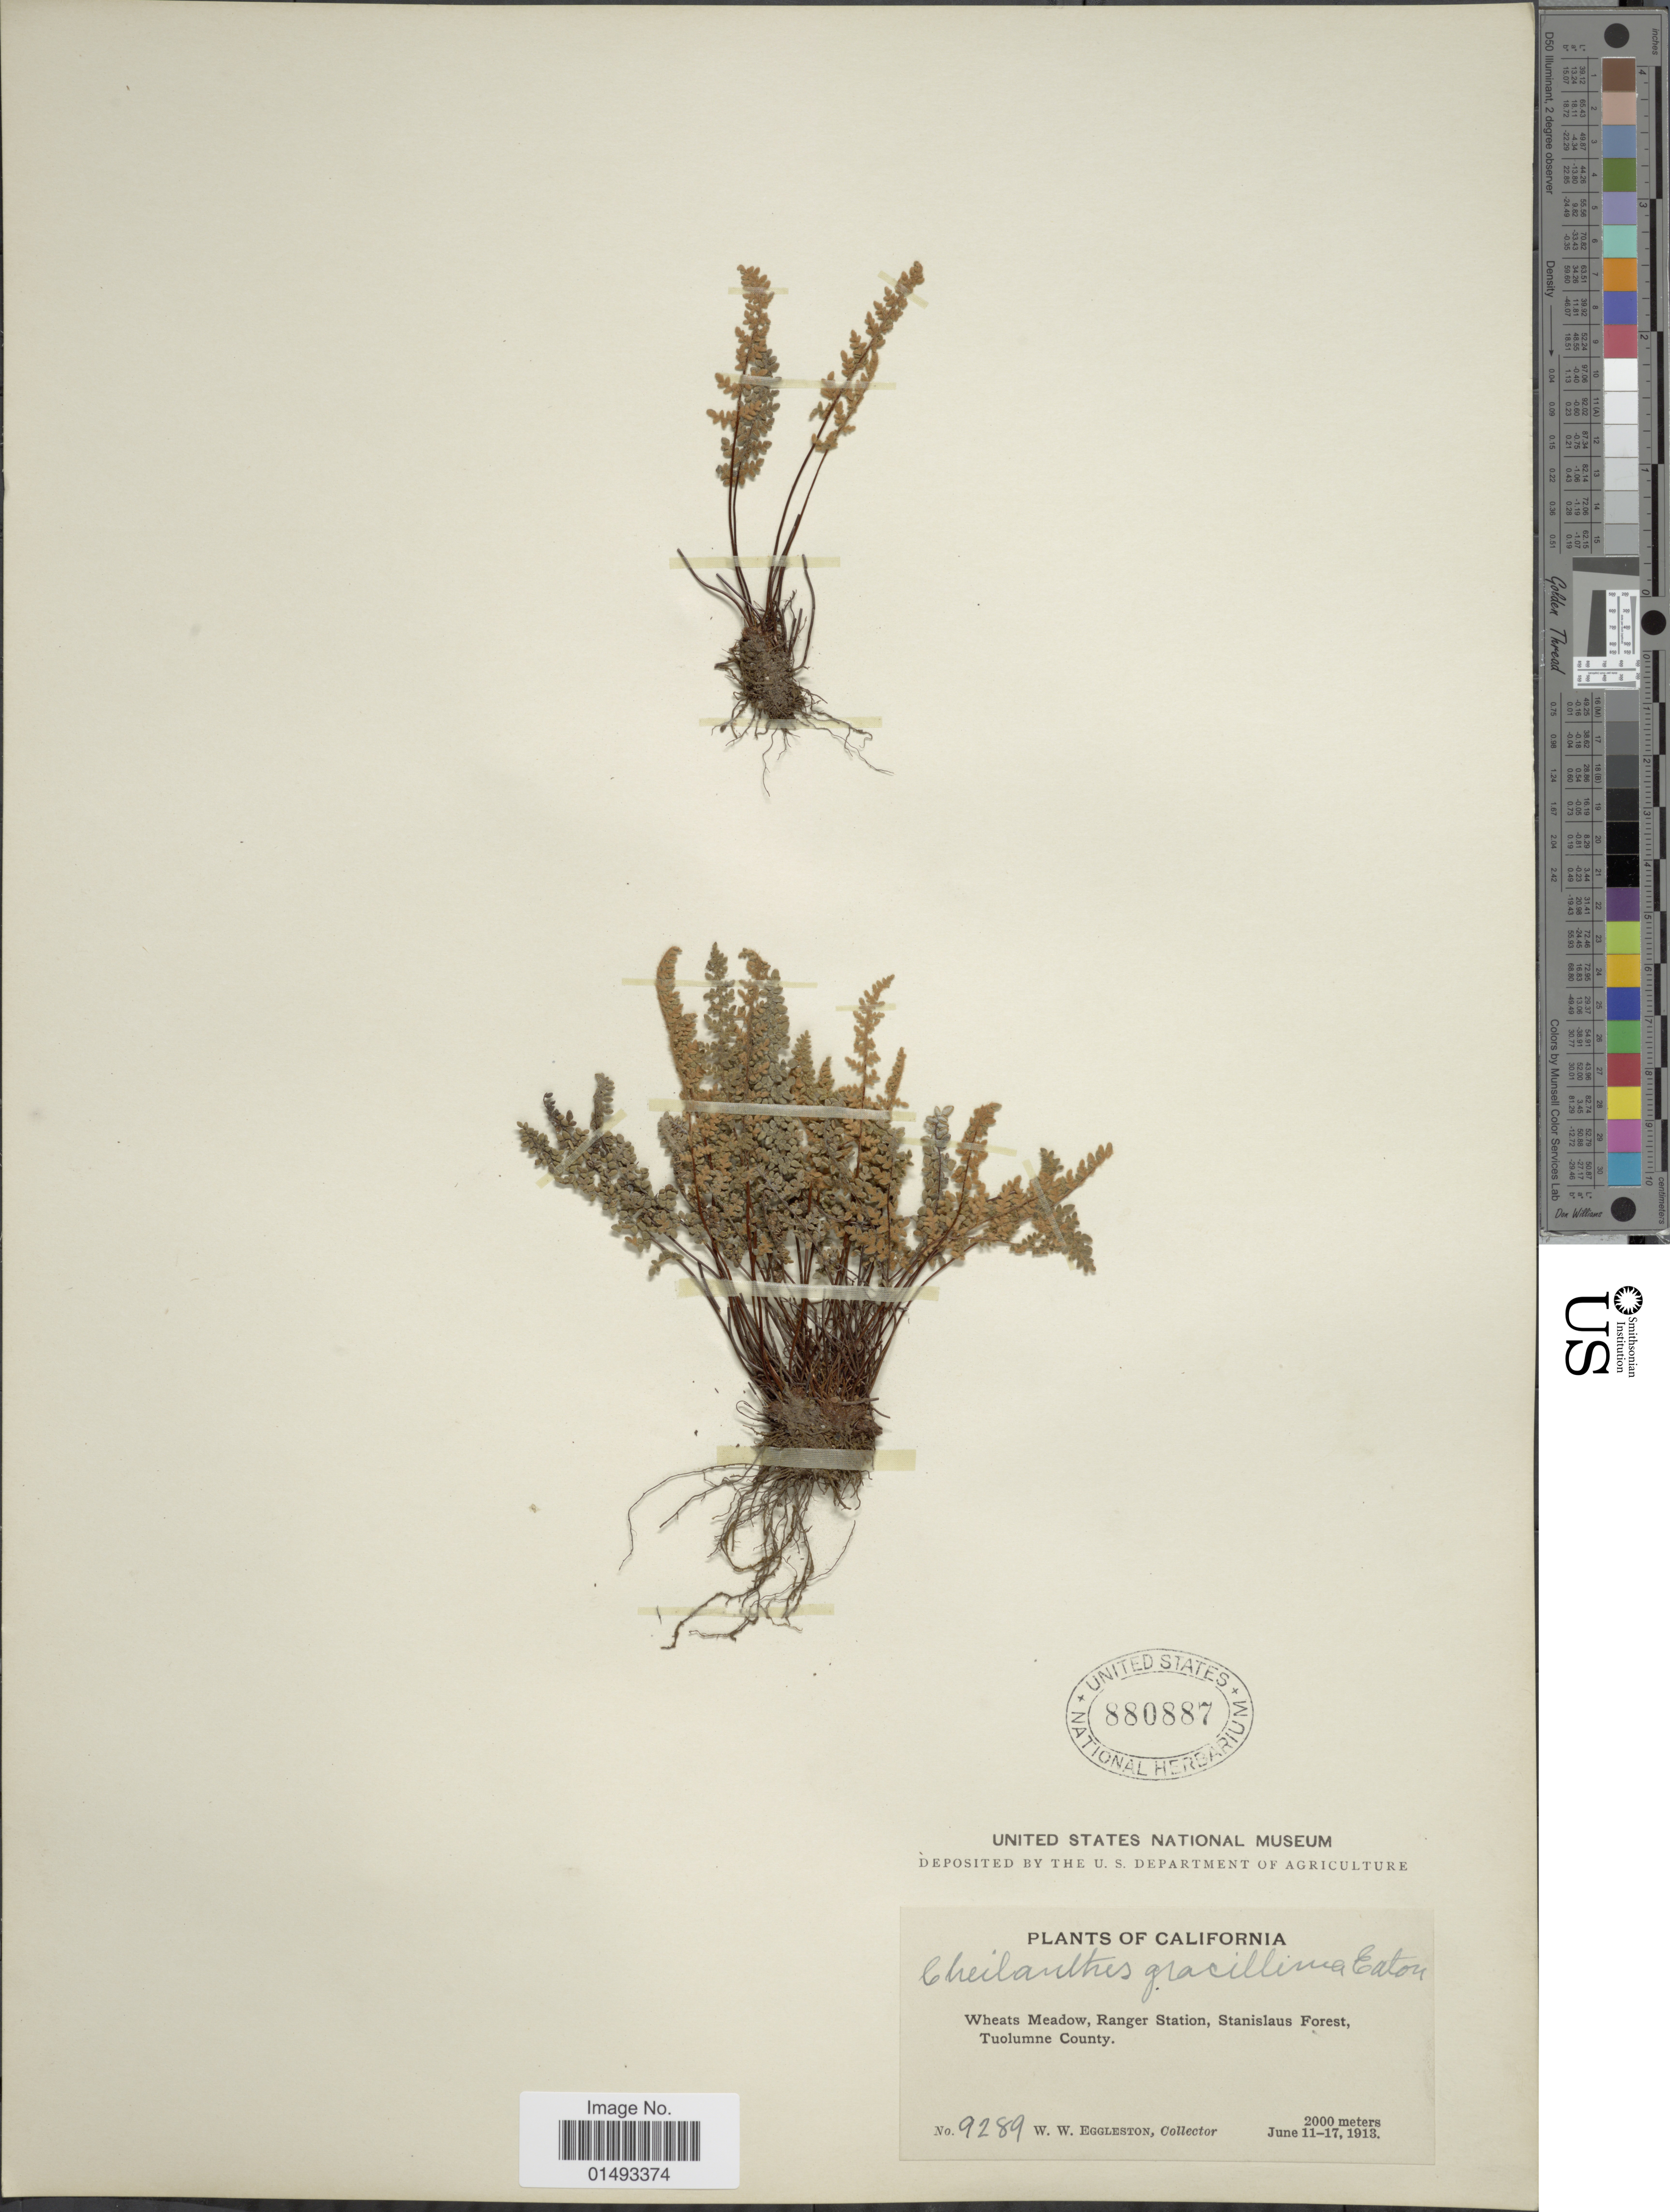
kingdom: Plantae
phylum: Tracheophyta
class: Polypodiopsida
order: Polypodiales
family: Pteridaceae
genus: Myriopteris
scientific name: Myriopteris gracillima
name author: (D.C. Eaton) J. Sm.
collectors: W. W. Eggleston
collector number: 9289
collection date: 1913-06-11/1913-06-17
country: United States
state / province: California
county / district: Tuolumne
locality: Wheats Meadow, ranger Station, Stanislaus Forest, Tuolumne County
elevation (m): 2000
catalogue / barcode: US 880887